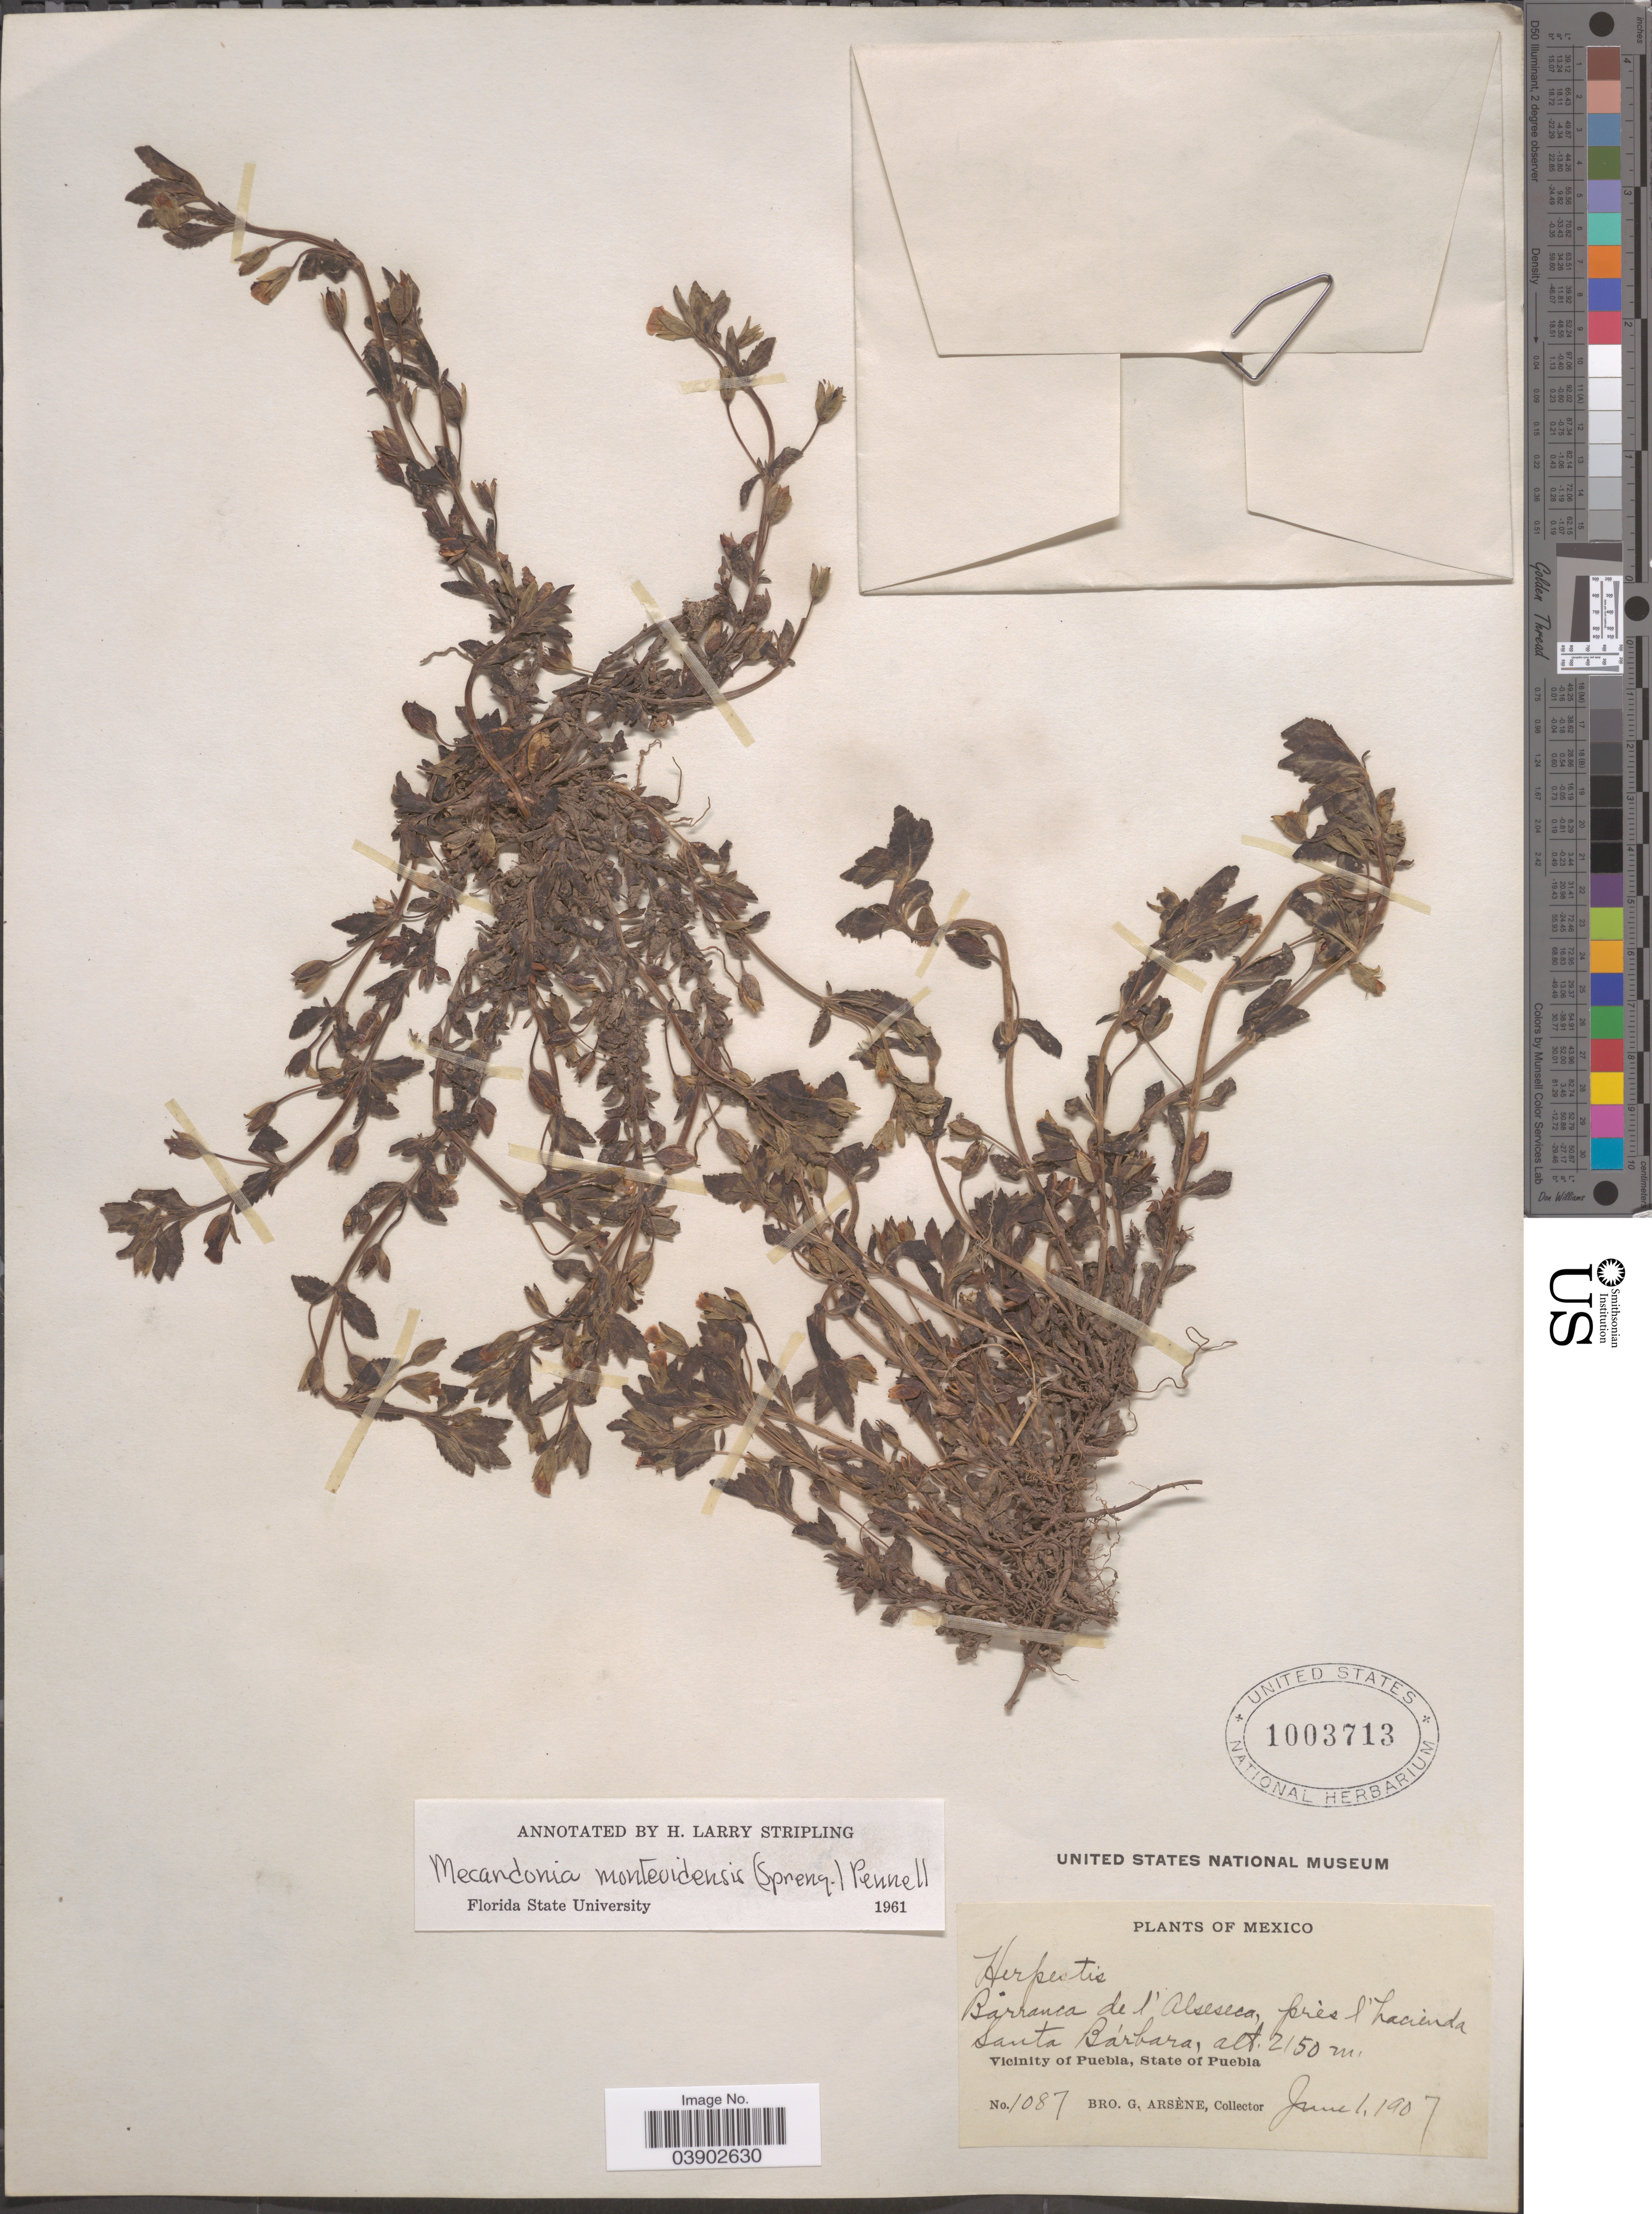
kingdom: Plantae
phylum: Tracheophyta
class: Magnoliopsida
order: Lamiales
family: Plantaginaceae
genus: Mecardonia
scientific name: Mecardonia procumbens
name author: (Mill.) Small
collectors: Bro. G. Arsène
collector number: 1087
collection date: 1907-06-01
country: Mexico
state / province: Puebla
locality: Santa Bárbara. Vicinity of Puebla.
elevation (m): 2150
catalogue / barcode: US 1103713